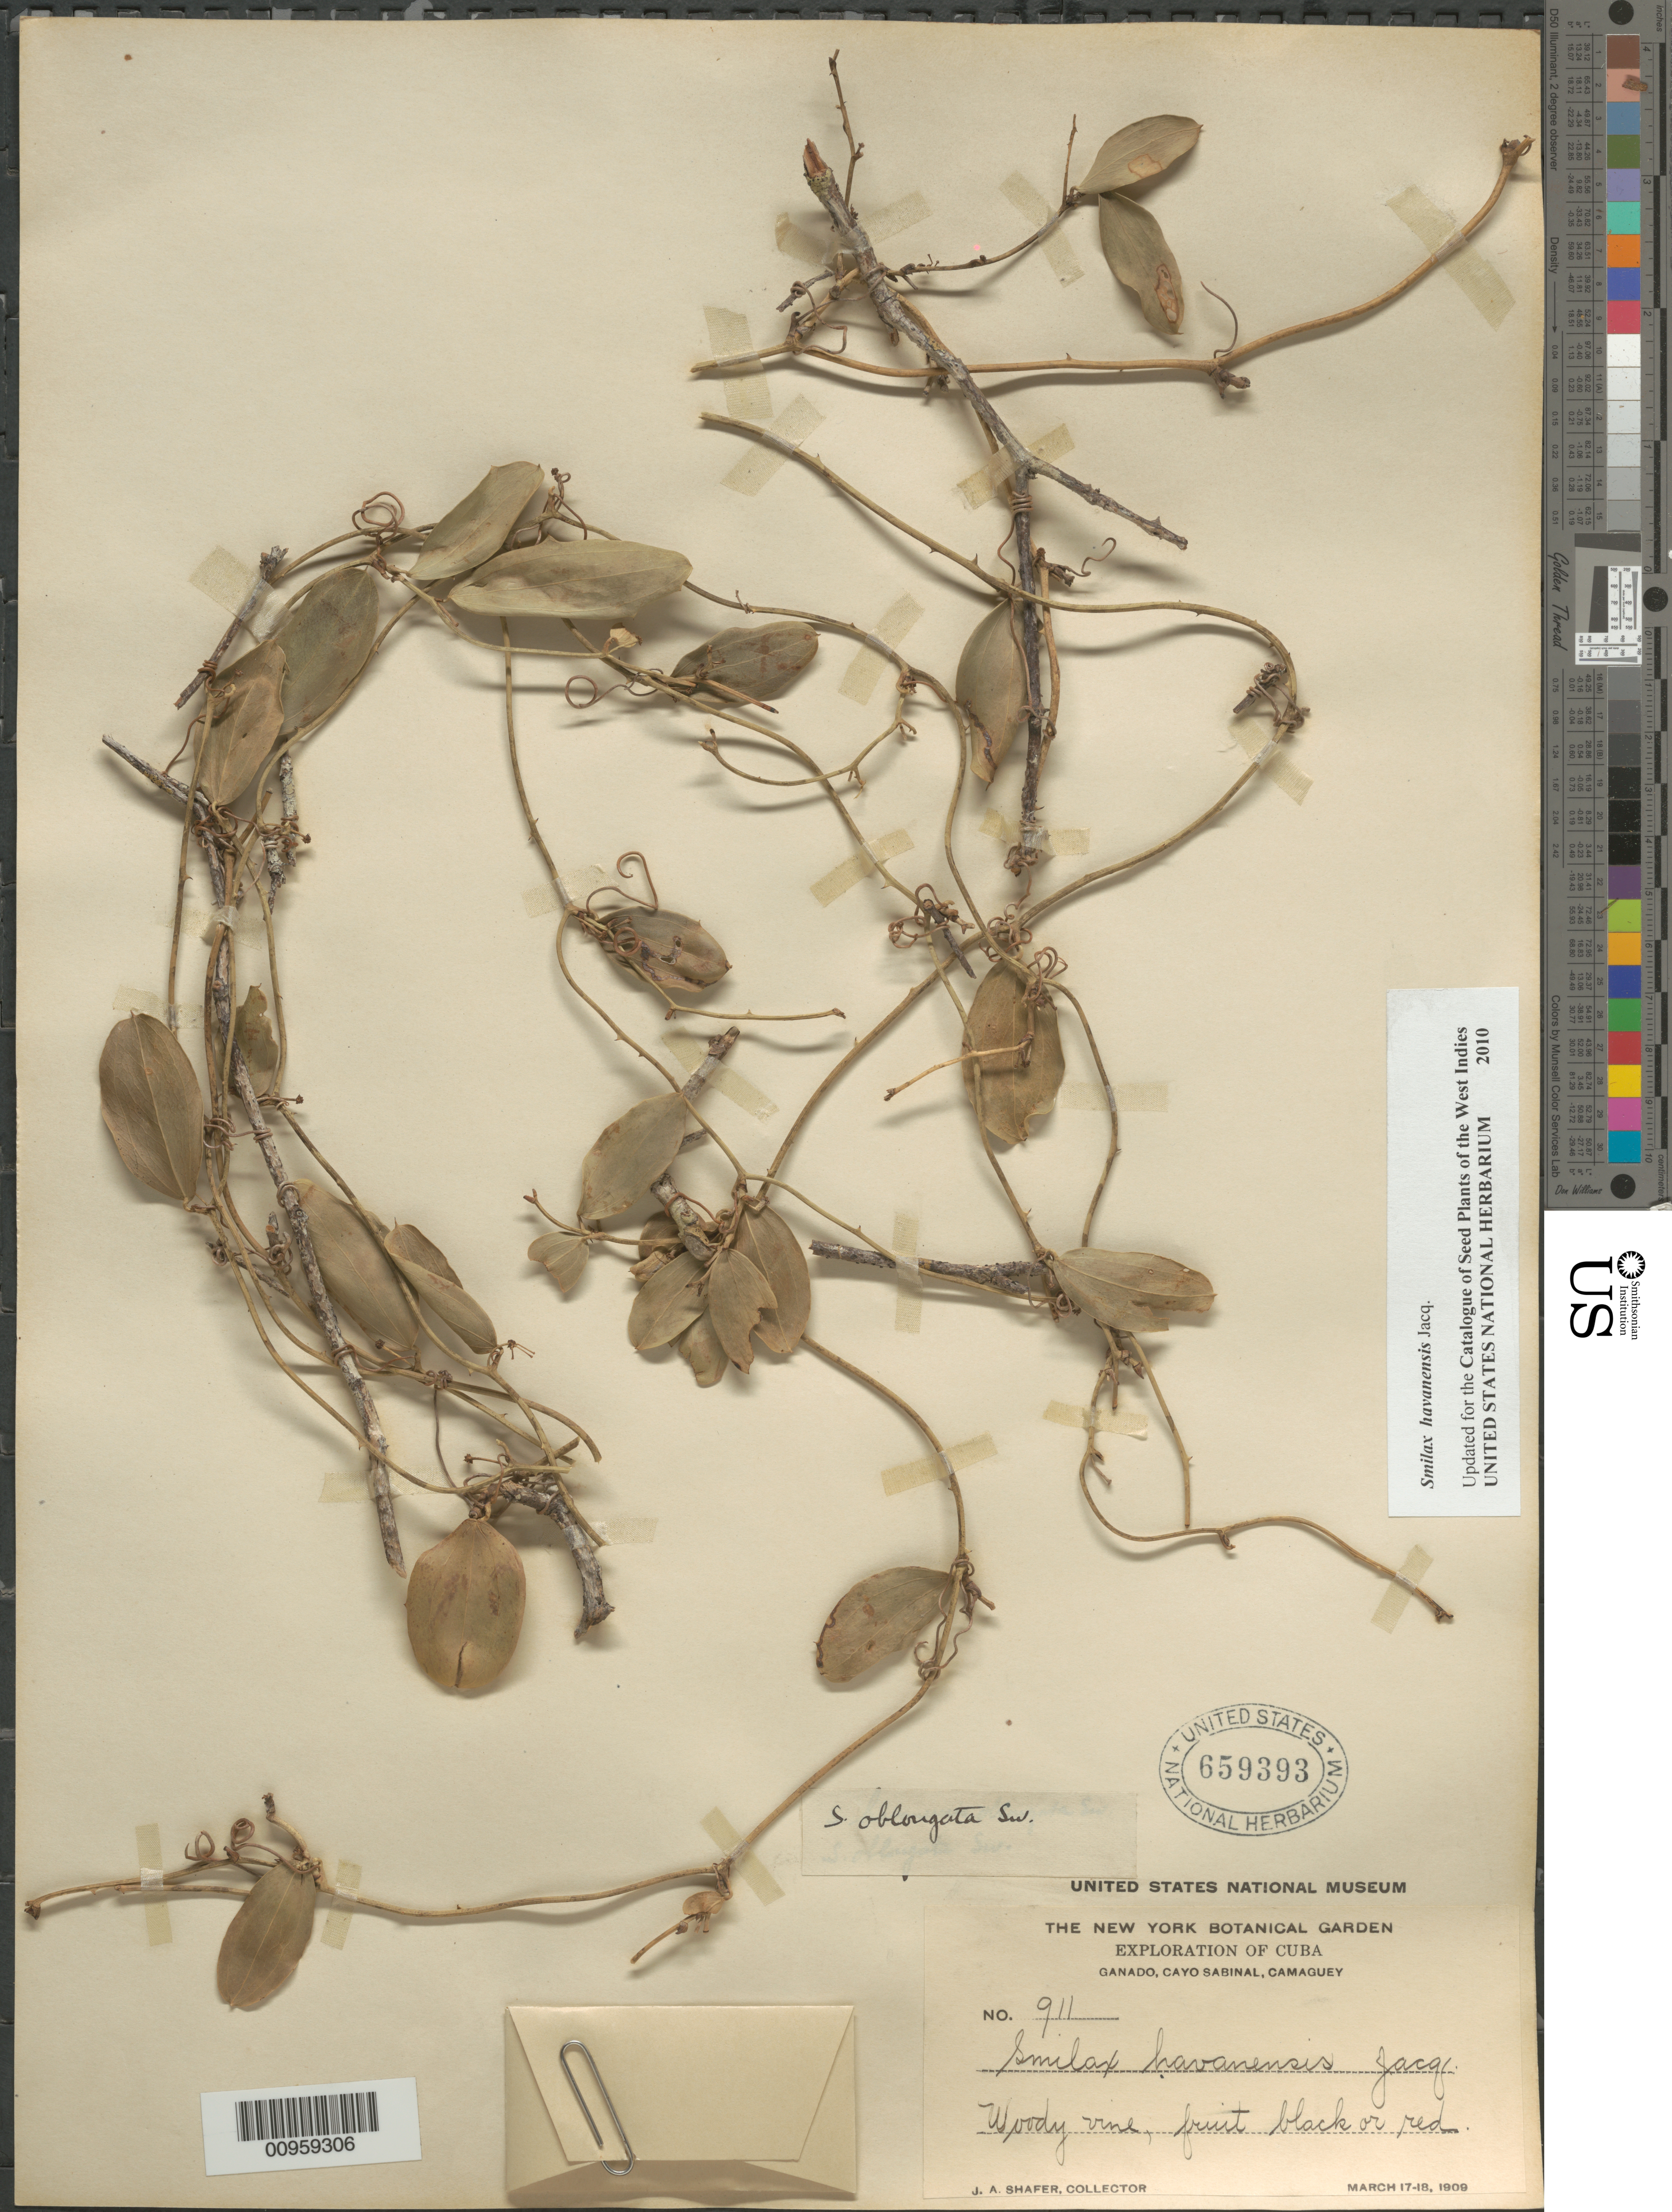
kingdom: Plantae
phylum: Tracheophyta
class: Liliopsida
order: Liliales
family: Smilacaceae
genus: Smilax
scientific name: Smilax havanensis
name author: Jacq.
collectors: J. A. Shafer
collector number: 911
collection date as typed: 17 Mar 1909 to 18 Mar 1909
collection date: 1909-03-17/1909-03-18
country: Cuba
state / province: Camagüey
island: Cuba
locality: Ganado, Cayo Sabinal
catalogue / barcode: US 659393